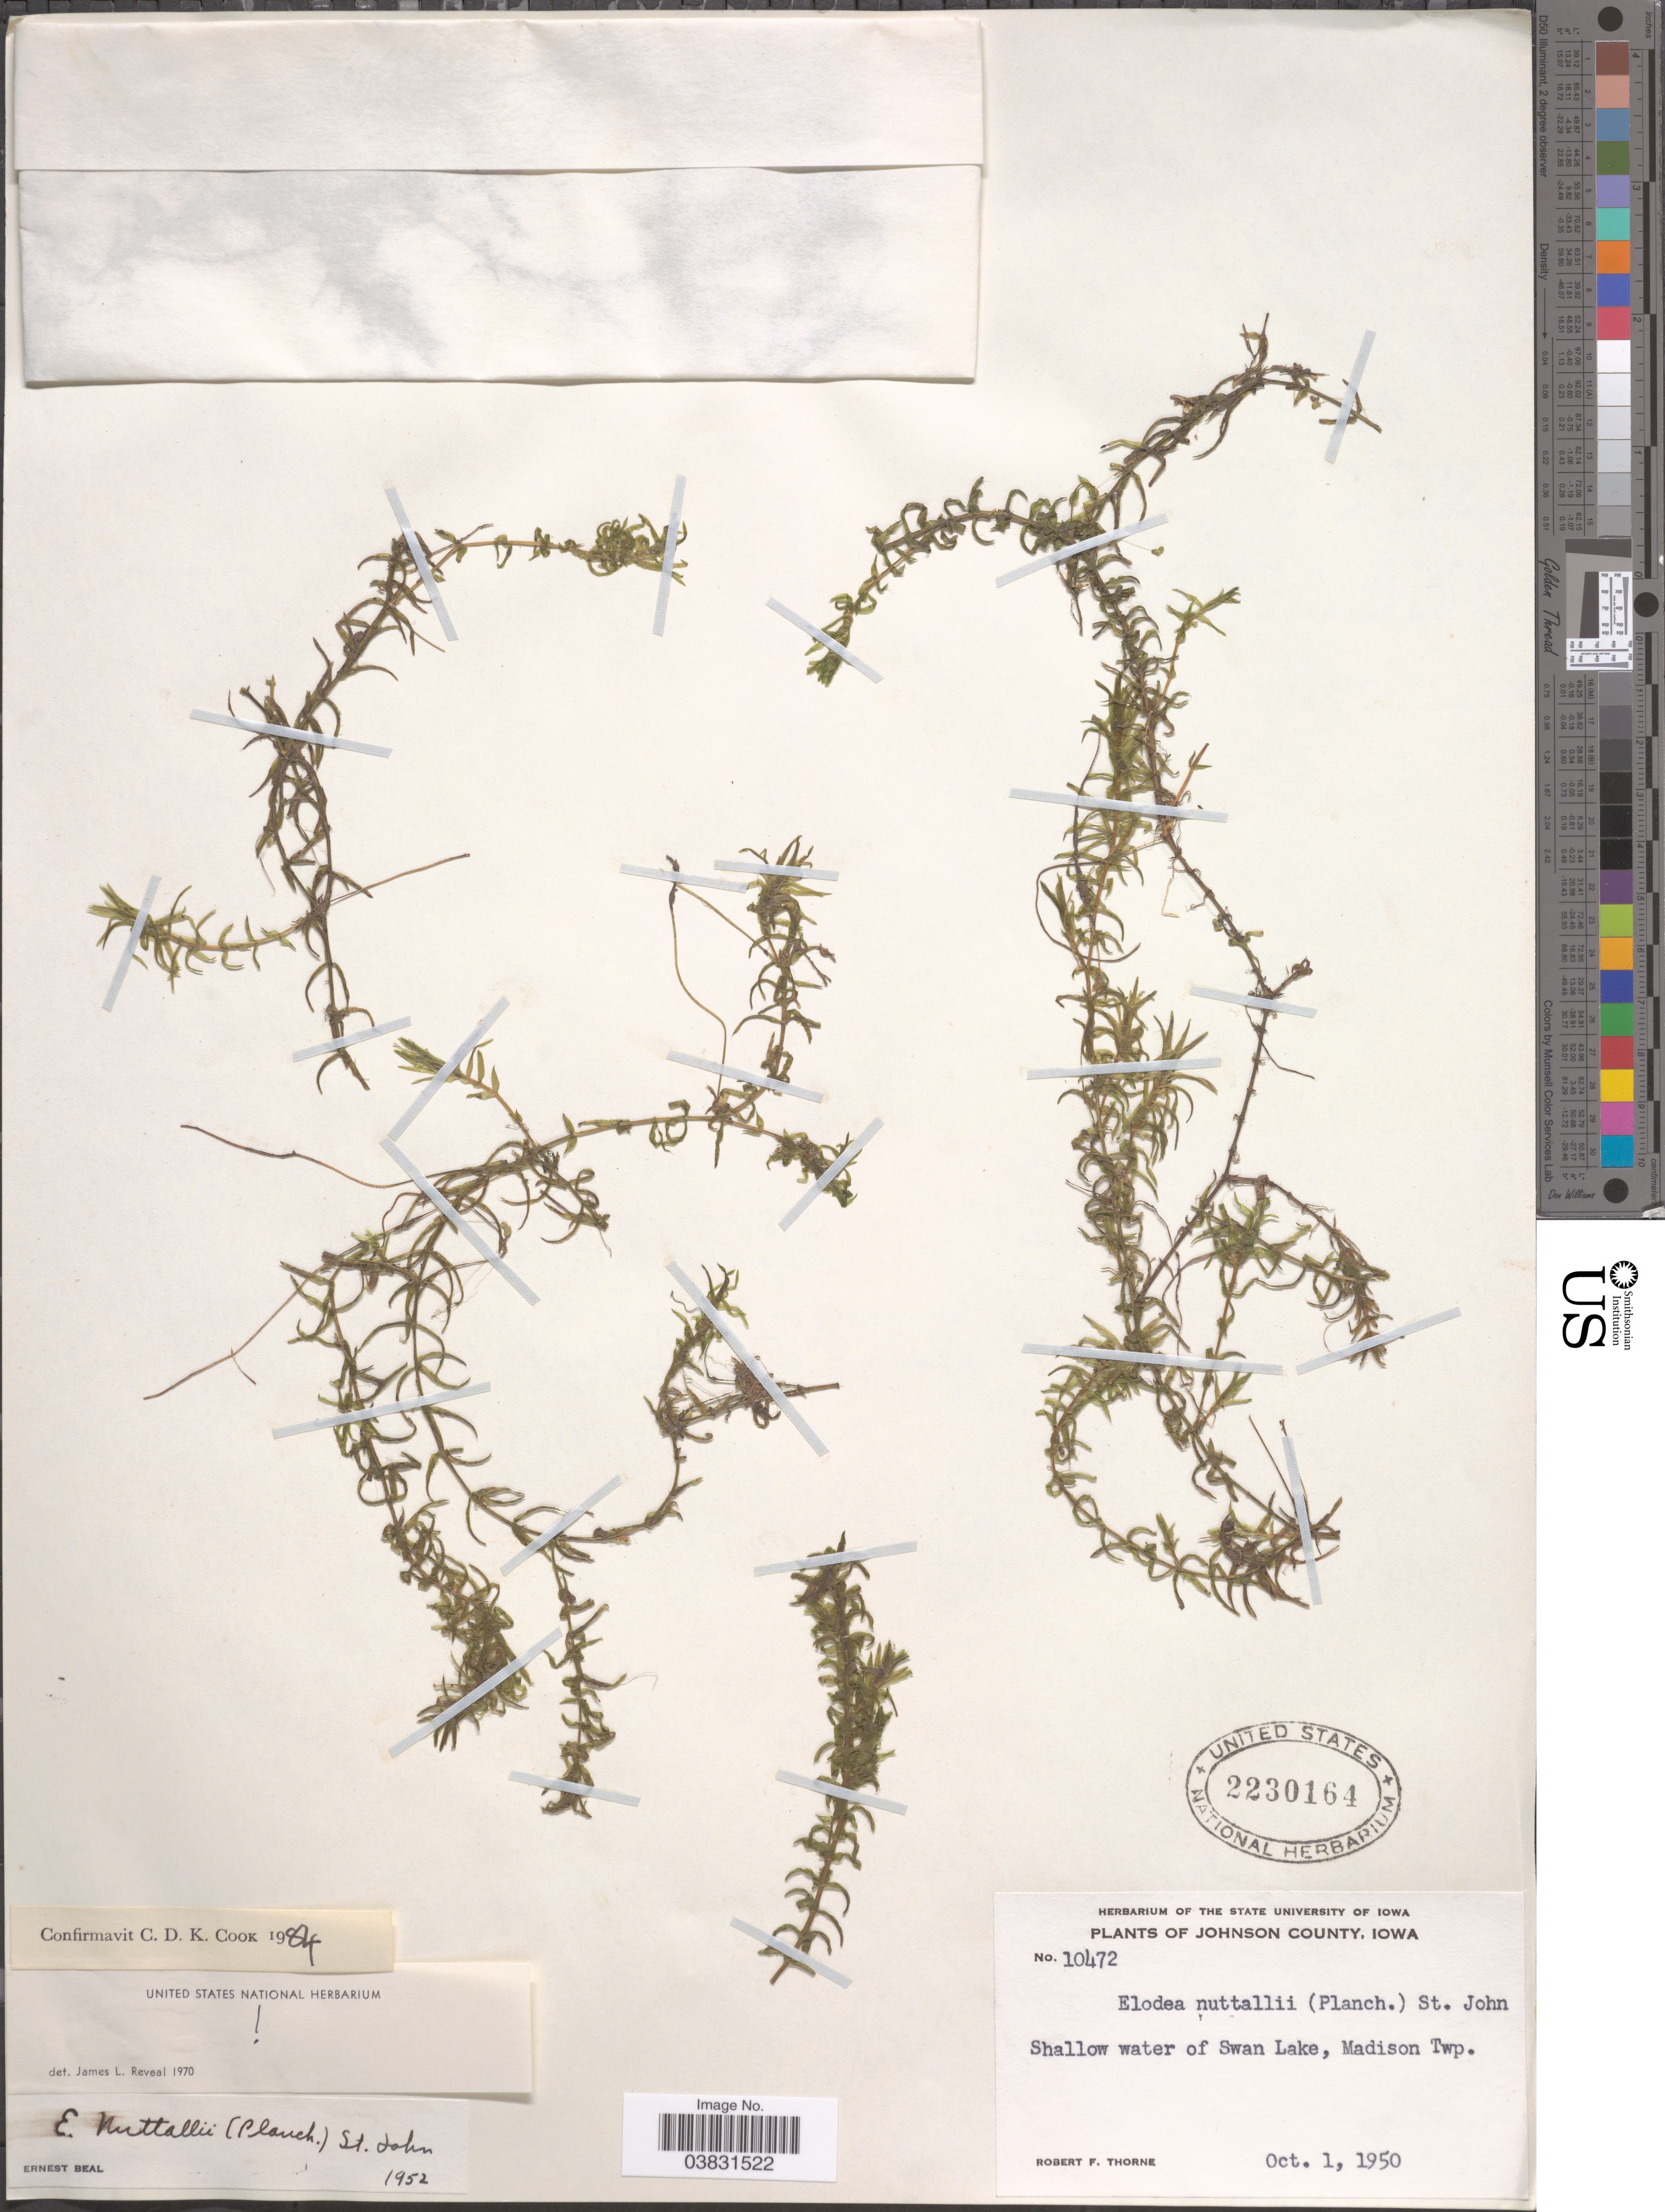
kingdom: Plantae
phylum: Tracheophyta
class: Liliopsida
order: Alismatales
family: Hydrocharitaceae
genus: Elodea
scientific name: Elodea nuttallii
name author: (Planch.) H. St. John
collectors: R. F. Thorne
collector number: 10472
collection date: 1950-10-01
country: United States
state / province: Iowa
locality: Johnson County. Shallow water of Swan Lake, Madison Twp.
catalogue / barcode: US 2230164